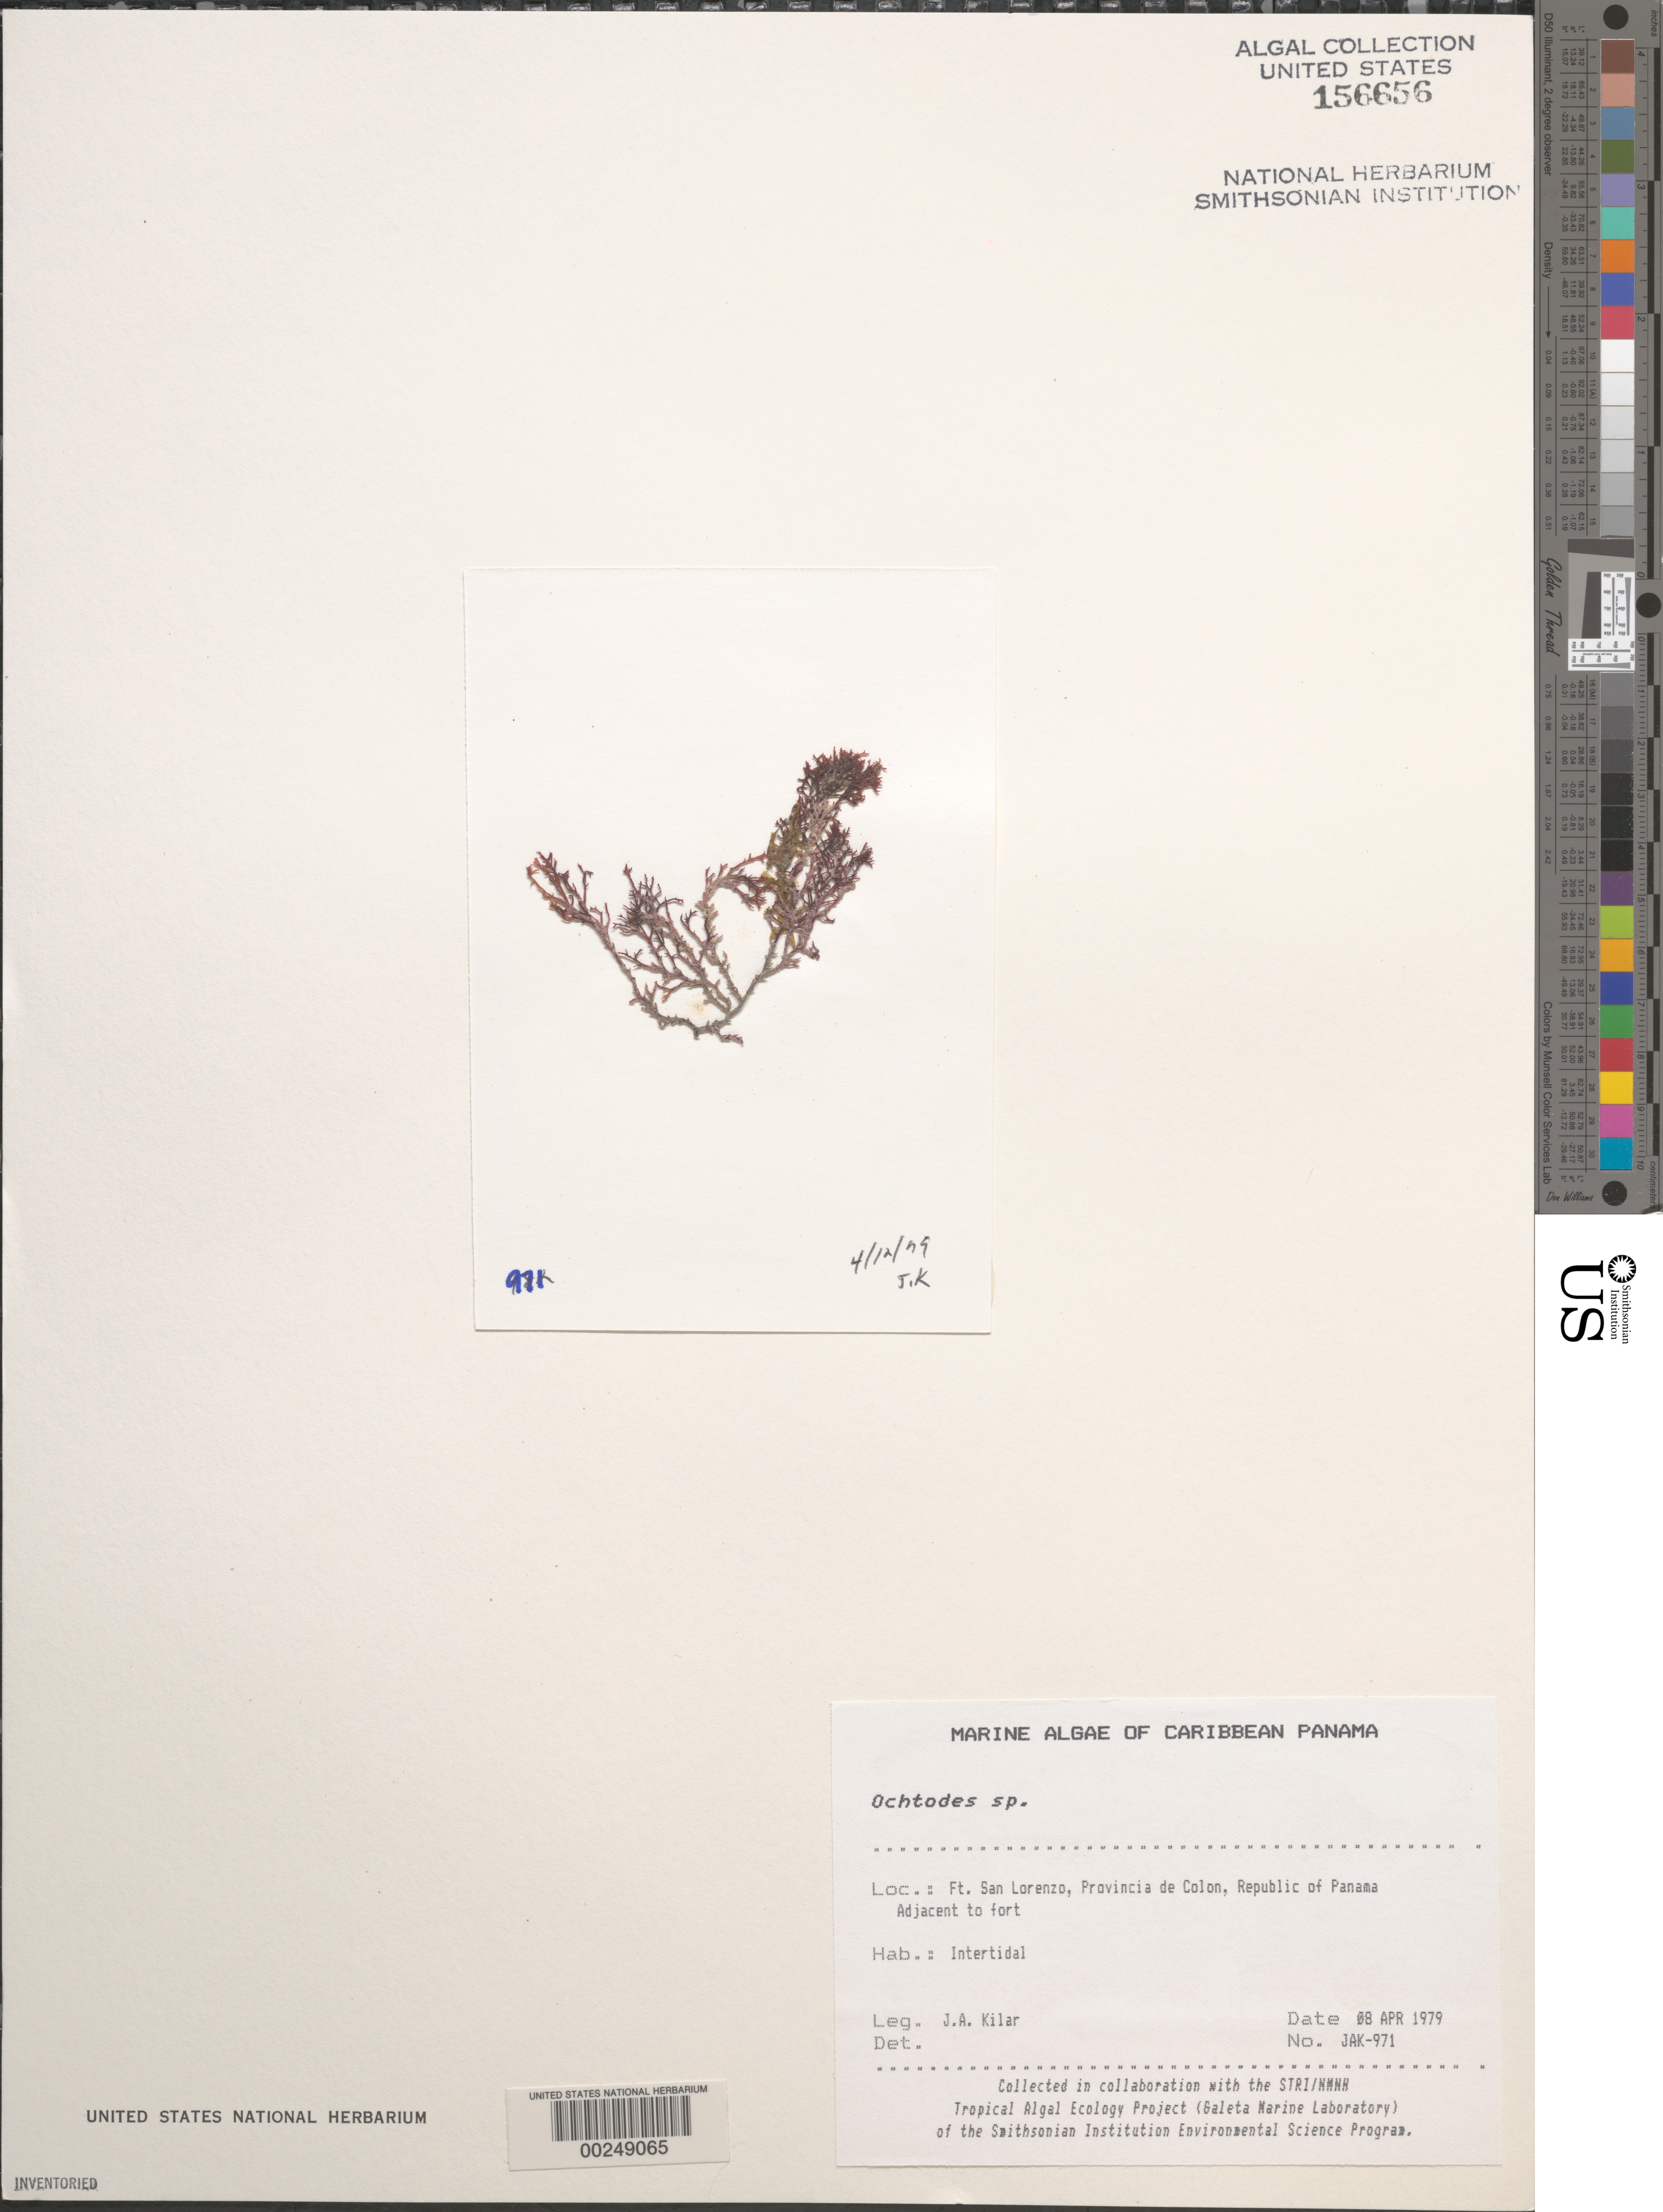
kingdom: Plantae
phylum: Rhodophyta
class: Florideophyceae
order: Gigartinales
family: Rhizophyllidaceae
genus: Ochtodes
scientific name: Ochtodes sp.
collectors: J. A. Kilar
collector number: JAK-971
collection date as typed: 08 Apr 1979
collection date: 1979-04-08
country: Panama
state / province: Colón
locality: Fort San Lorenzo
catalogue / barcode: US 156656